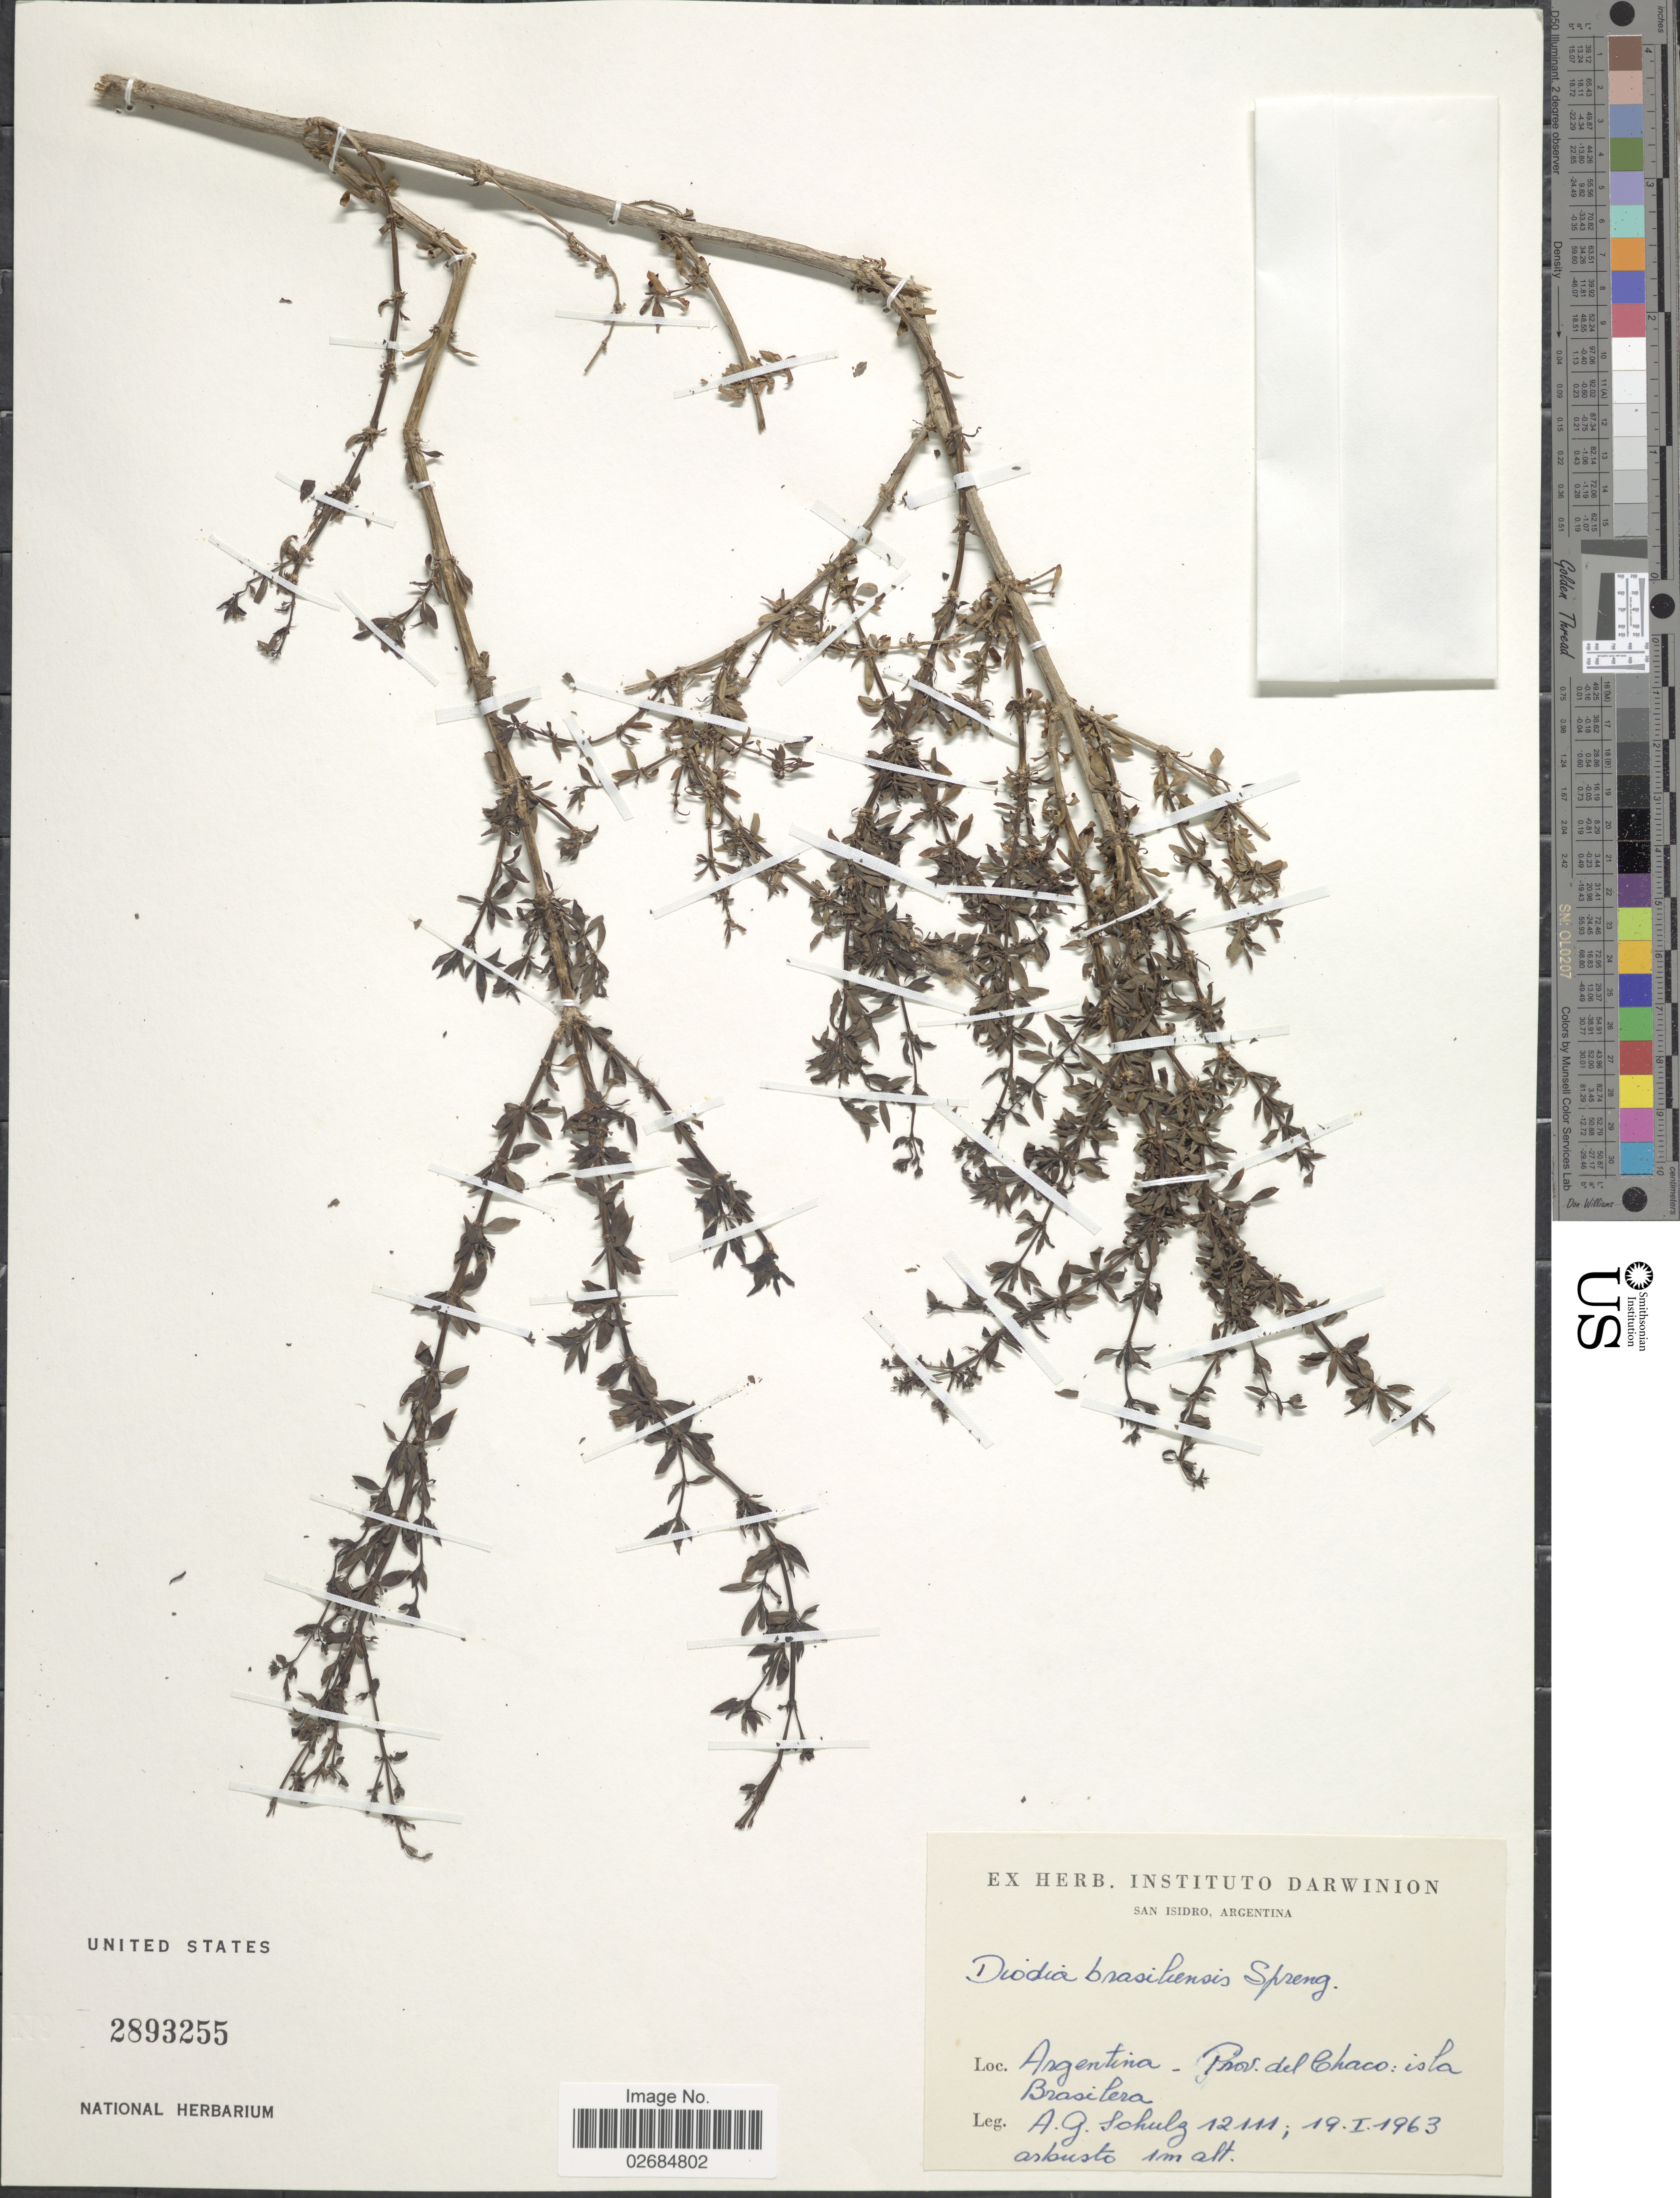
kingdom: Plantae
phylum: Tracheophyta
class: Magnoliopsida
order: Gentianales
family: Rubiaceae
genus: Diodia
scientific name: Diodia brasiliensis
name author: Spreng.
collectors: A. G. Schulz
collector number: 12111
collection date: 1963-01-19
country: Argentina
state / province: Chaco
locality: Isla Brsilera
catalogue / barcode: US 2893255